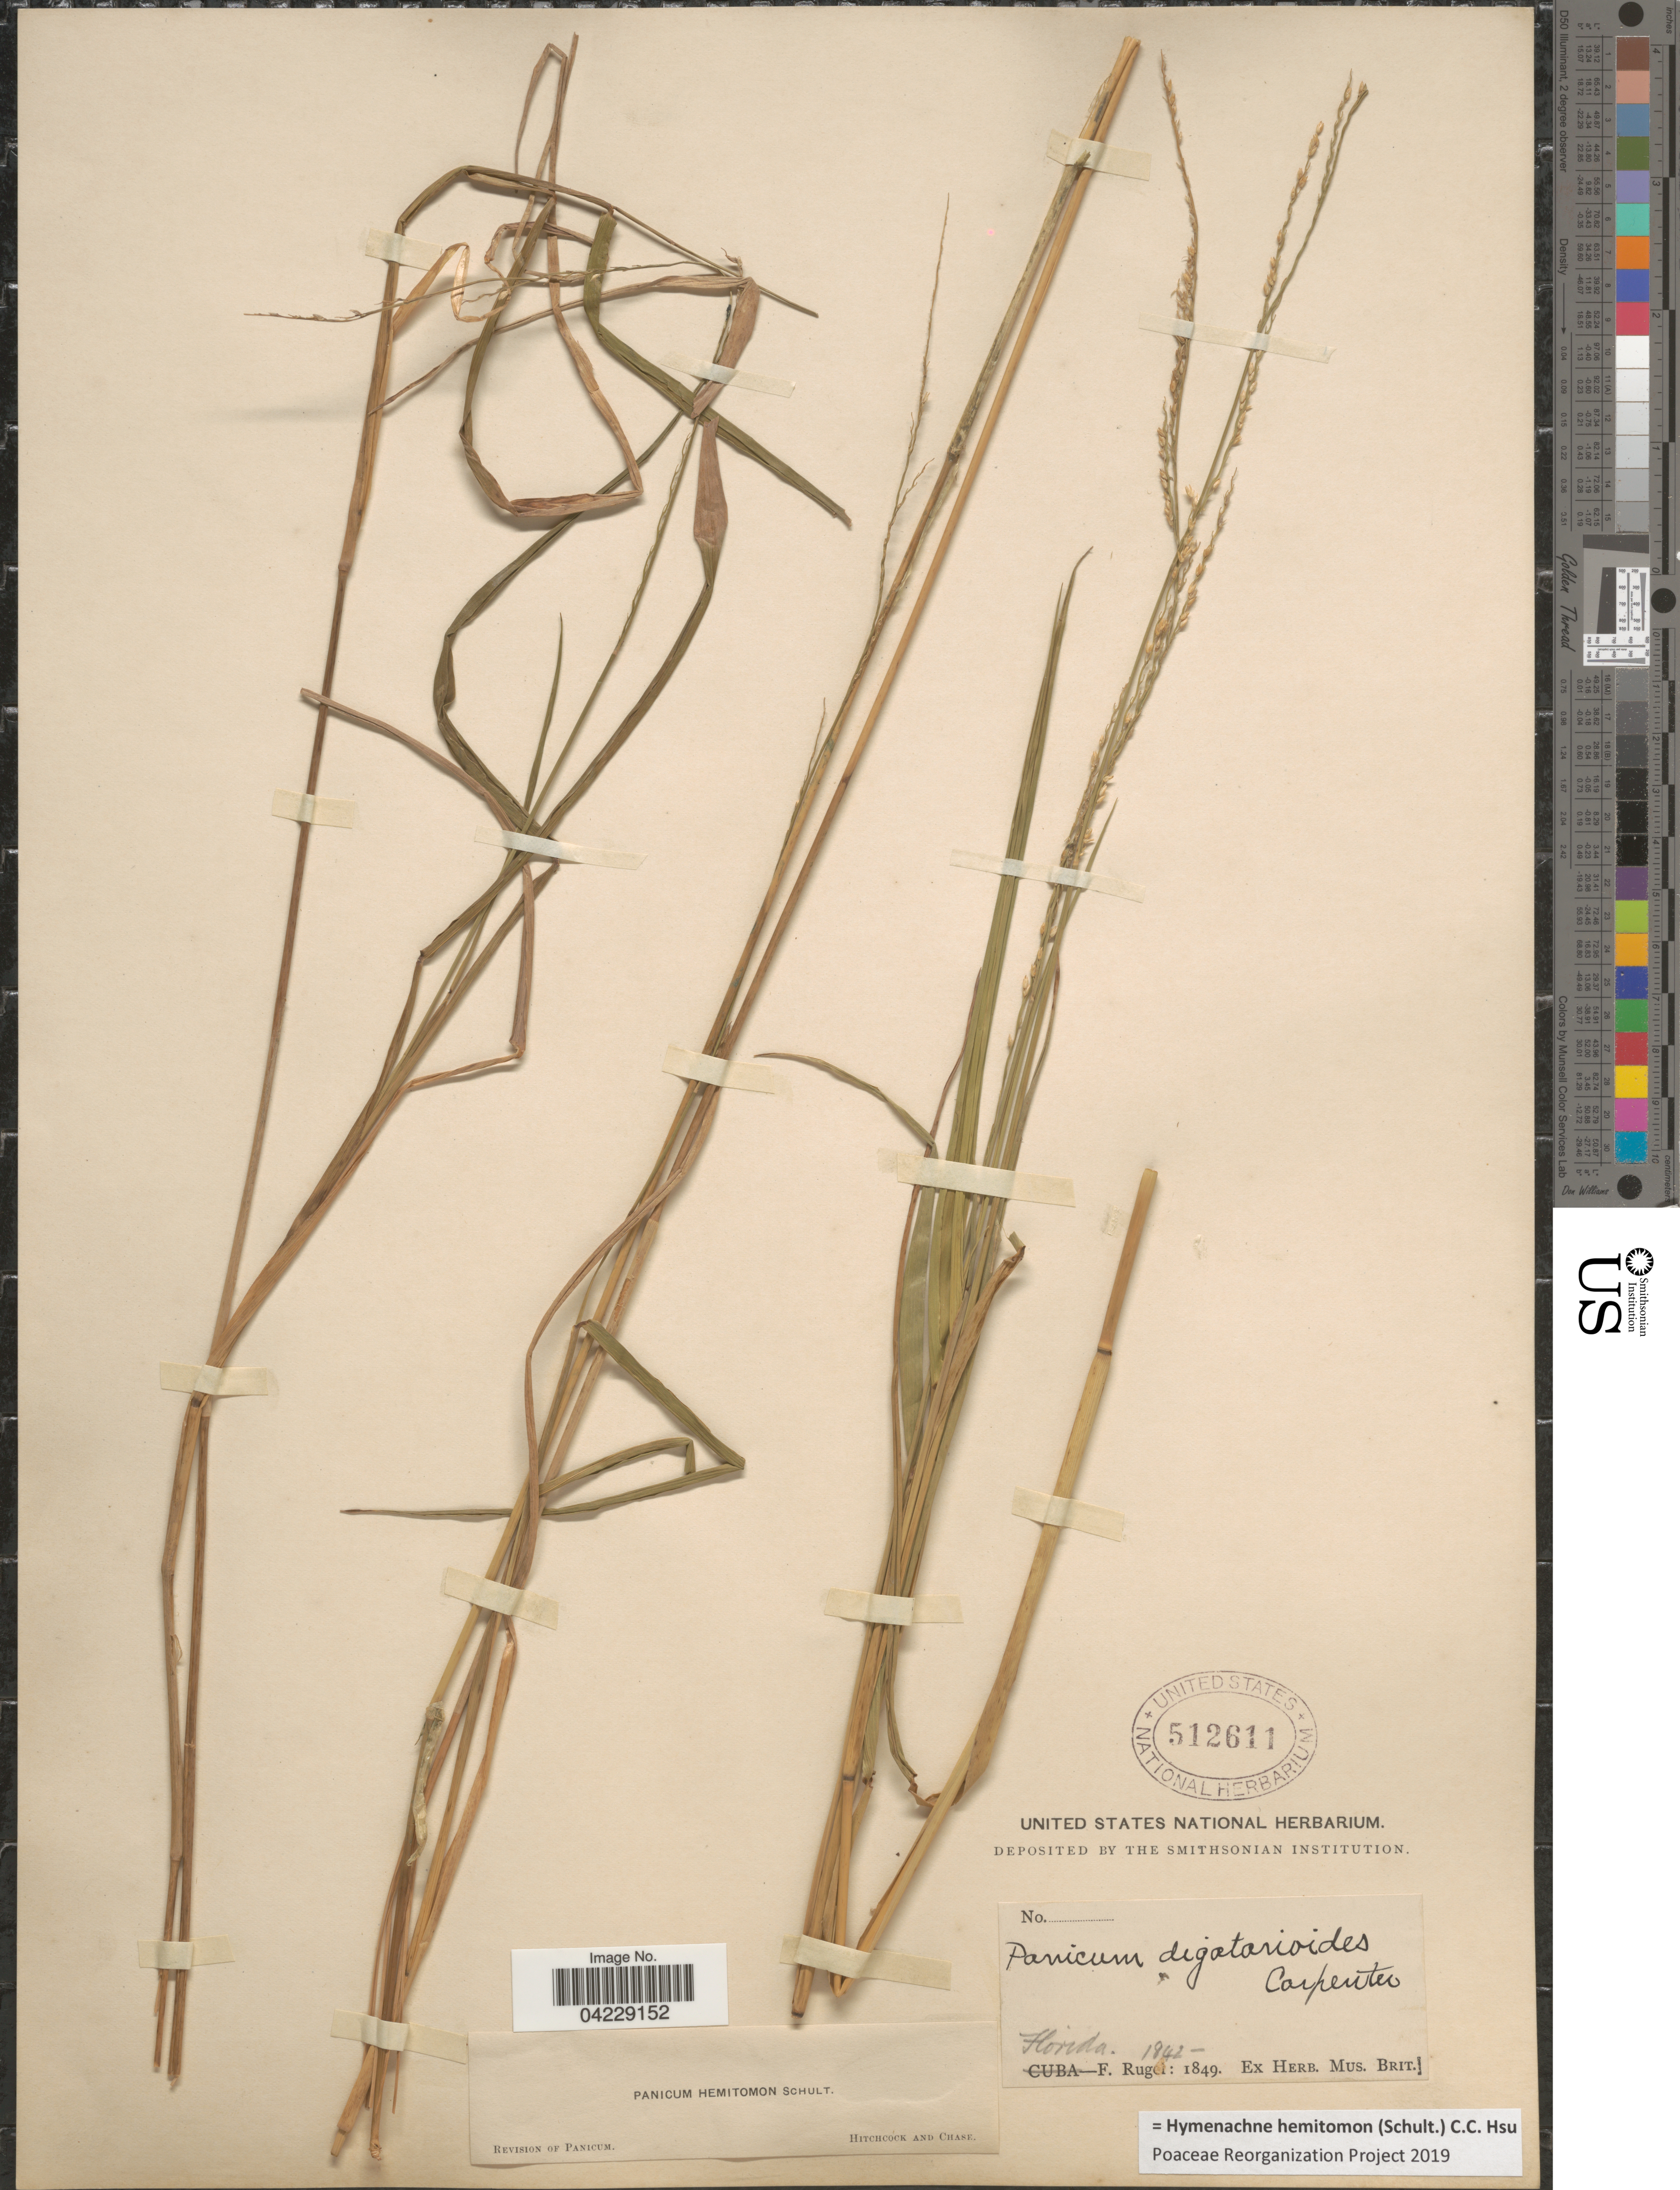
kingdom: Plantae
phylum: Tracheophyta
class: Liliopsida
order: Poales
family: Poaceae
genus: Hymenachne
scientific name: Hymenachne hemitomon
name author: (Schult.) C. C. Hsu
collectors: F. Rugel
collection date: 1842/1849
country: United States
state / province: Florida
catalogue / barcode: US 512611